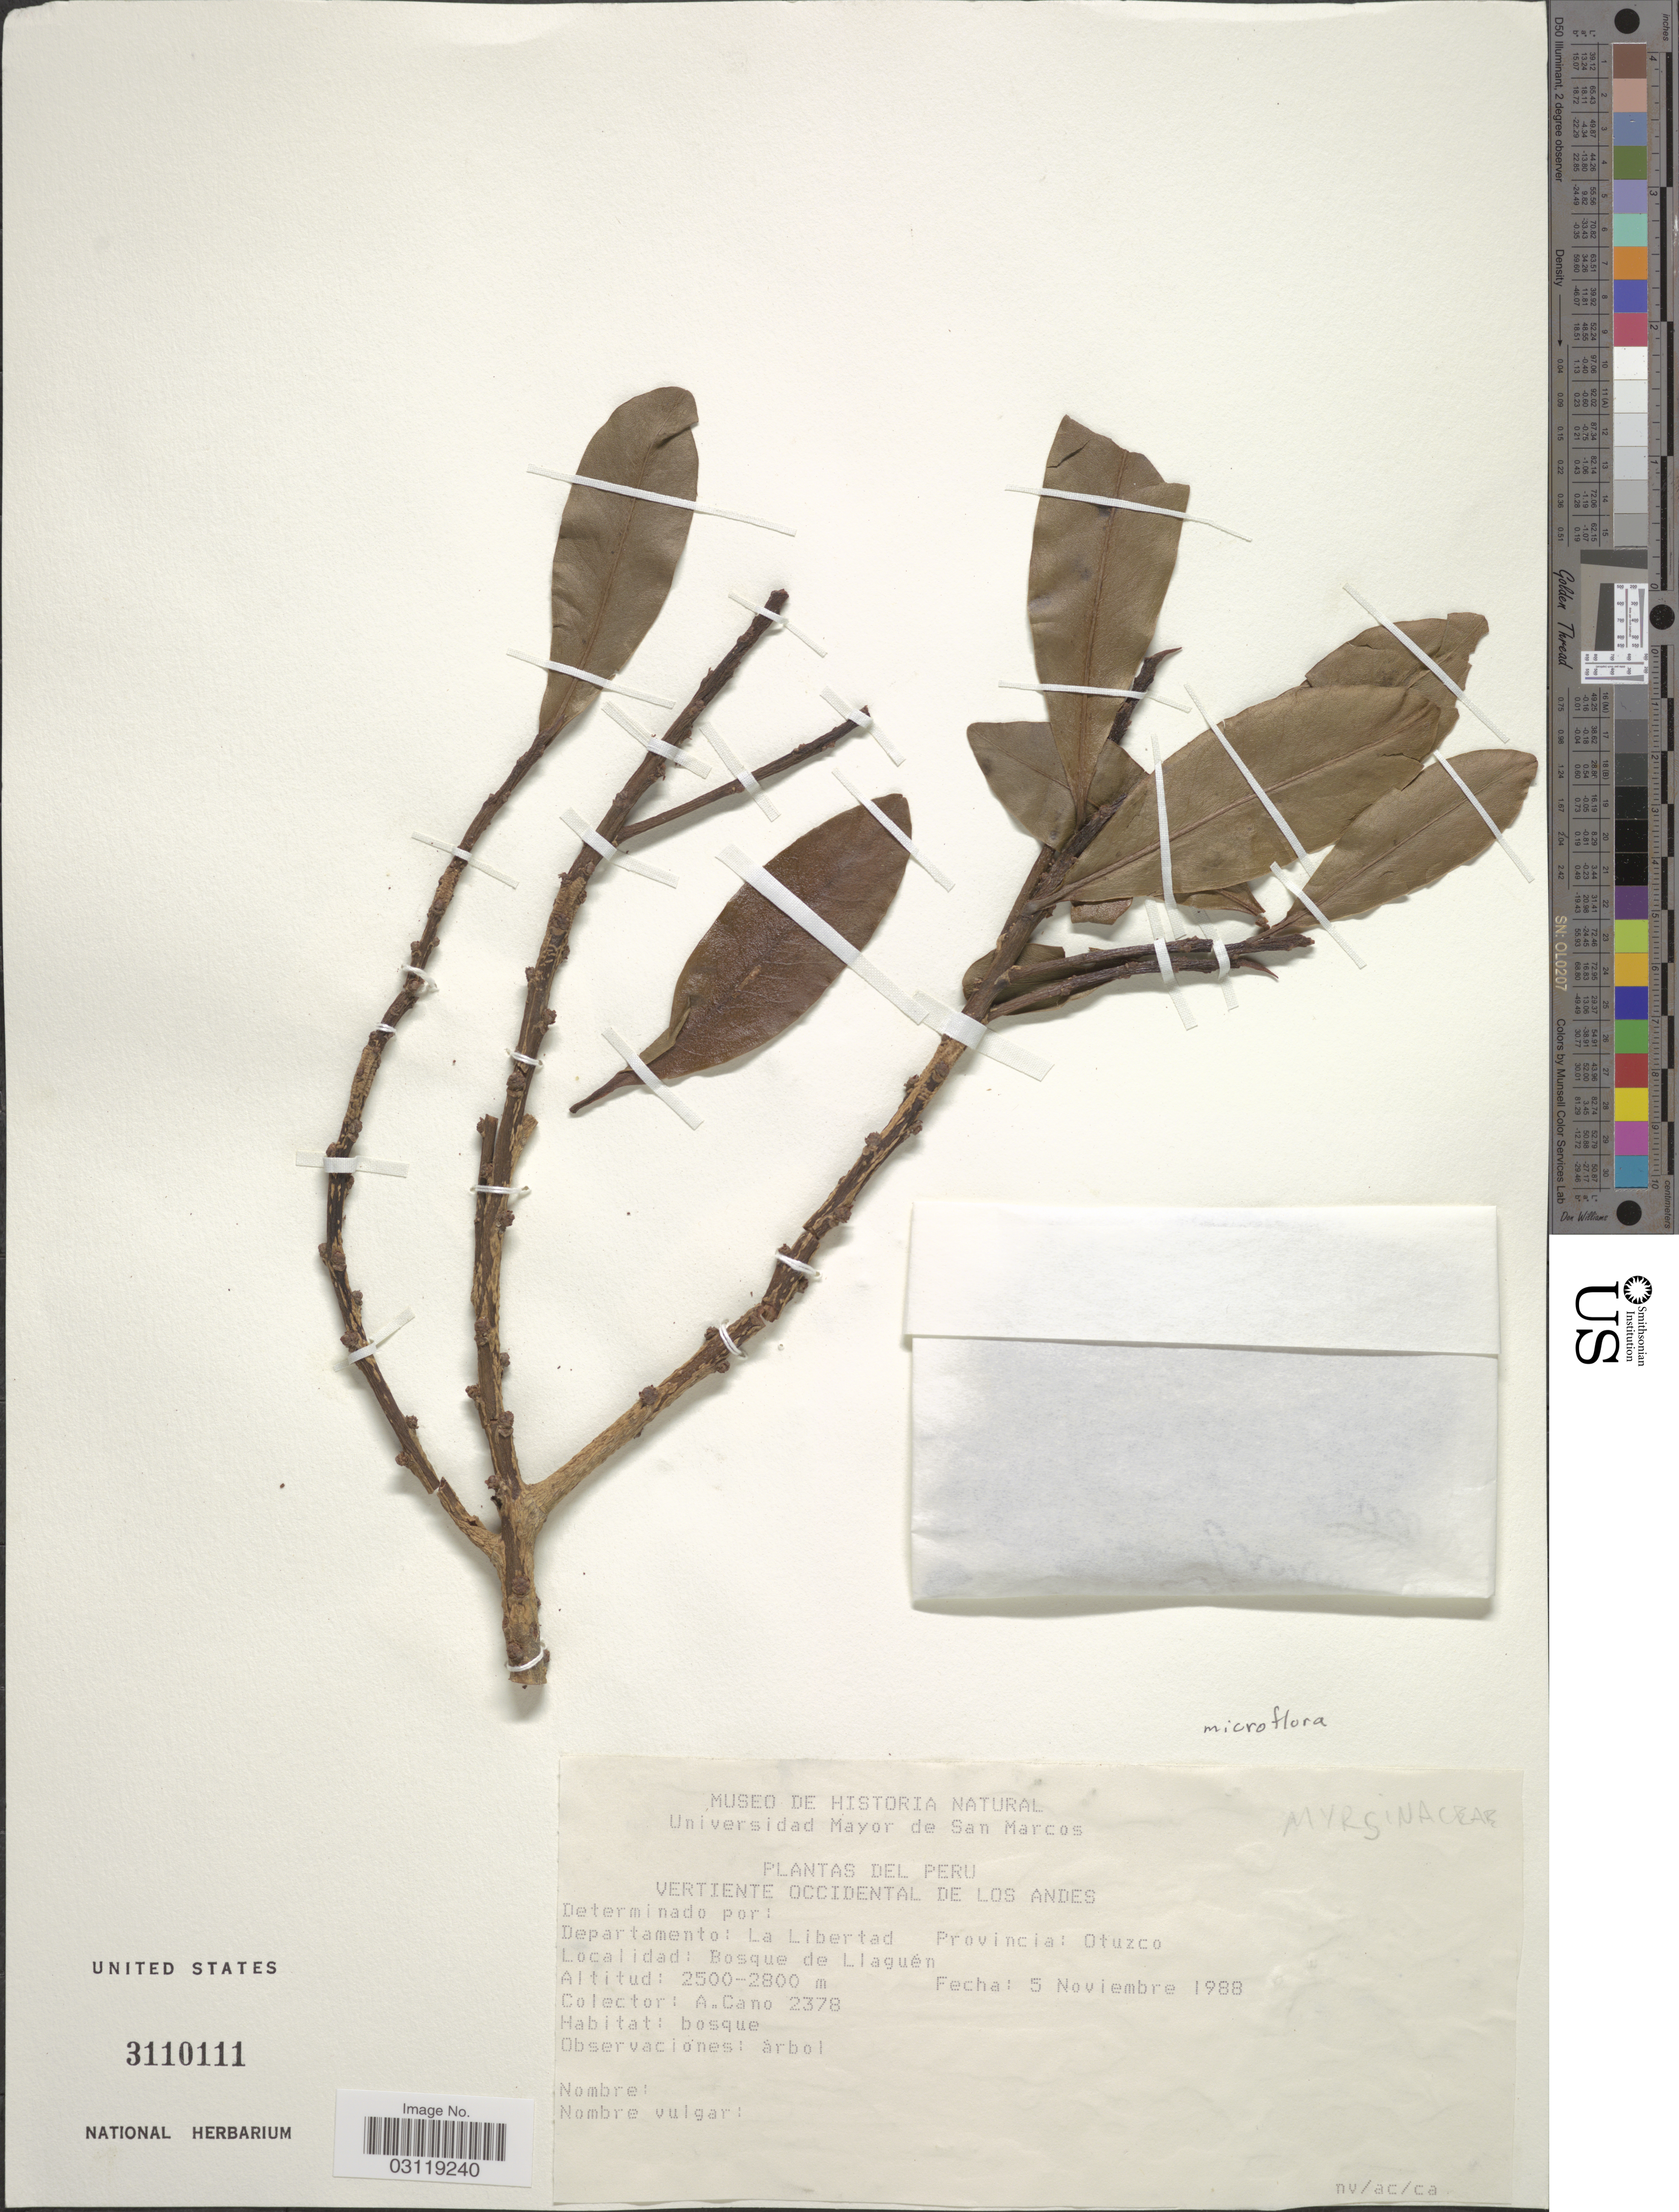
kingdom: Plantae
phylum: Tracheophyta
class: Magnoliopsida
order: Ericales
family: Primulaceae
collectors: A. Cano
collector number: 2378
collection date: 1988-11-05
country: Peru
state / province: La Libertad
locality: Vertiente Occidental de Los Andes. Departamento: La Libertad. Provincia: Otuzco. Bosque de Llaguén.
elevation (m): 2500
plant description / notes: Cited in publication as paratype of Myrsine minutiflora Pipoly; specimen apparently not annotated and filed in main herbarium as "indet."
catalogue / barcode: US 3110111